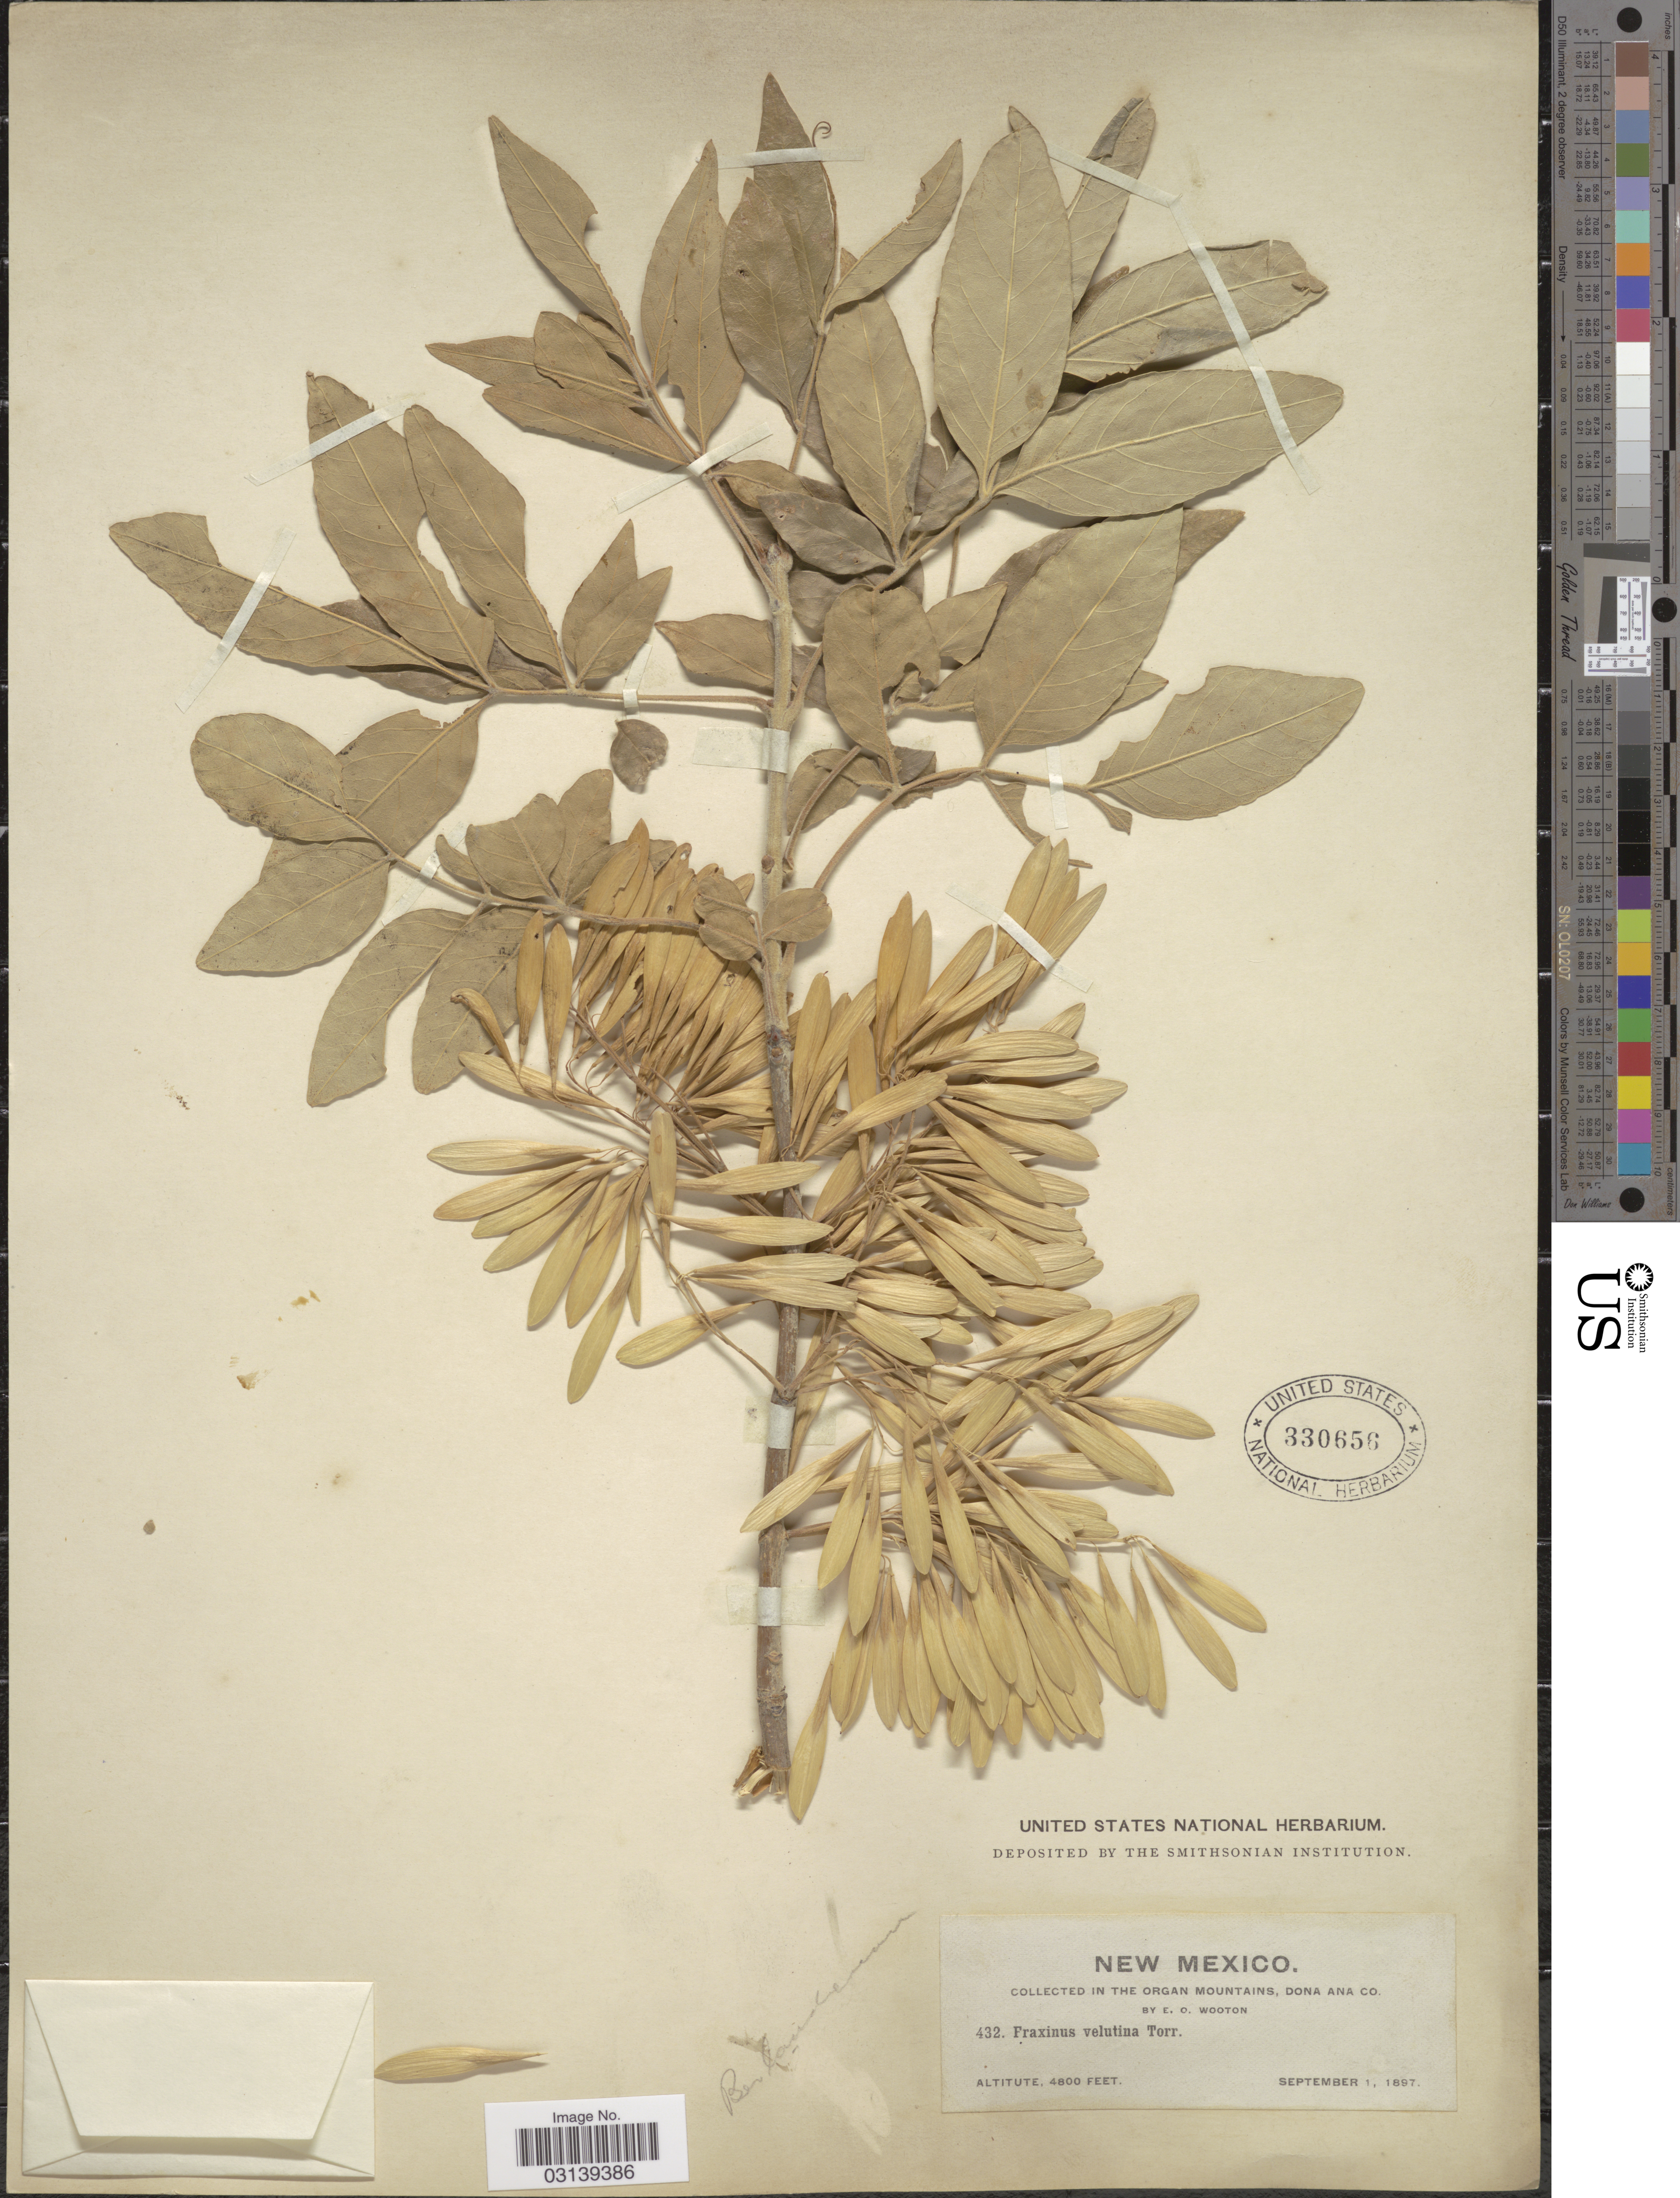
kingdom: Plantae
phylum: Tracheophyta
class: Magnoliopsida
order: Lamiales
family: Oleaceae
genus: Fraxinus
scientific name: Fraxinus velutina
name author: Torr.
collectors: E. O. Wooton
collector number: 432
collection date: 1897-09-01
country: United States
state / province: New Mexico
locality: In the Organ Mountains, Dona Ana Co.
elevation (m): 1463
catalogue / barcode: US 330656